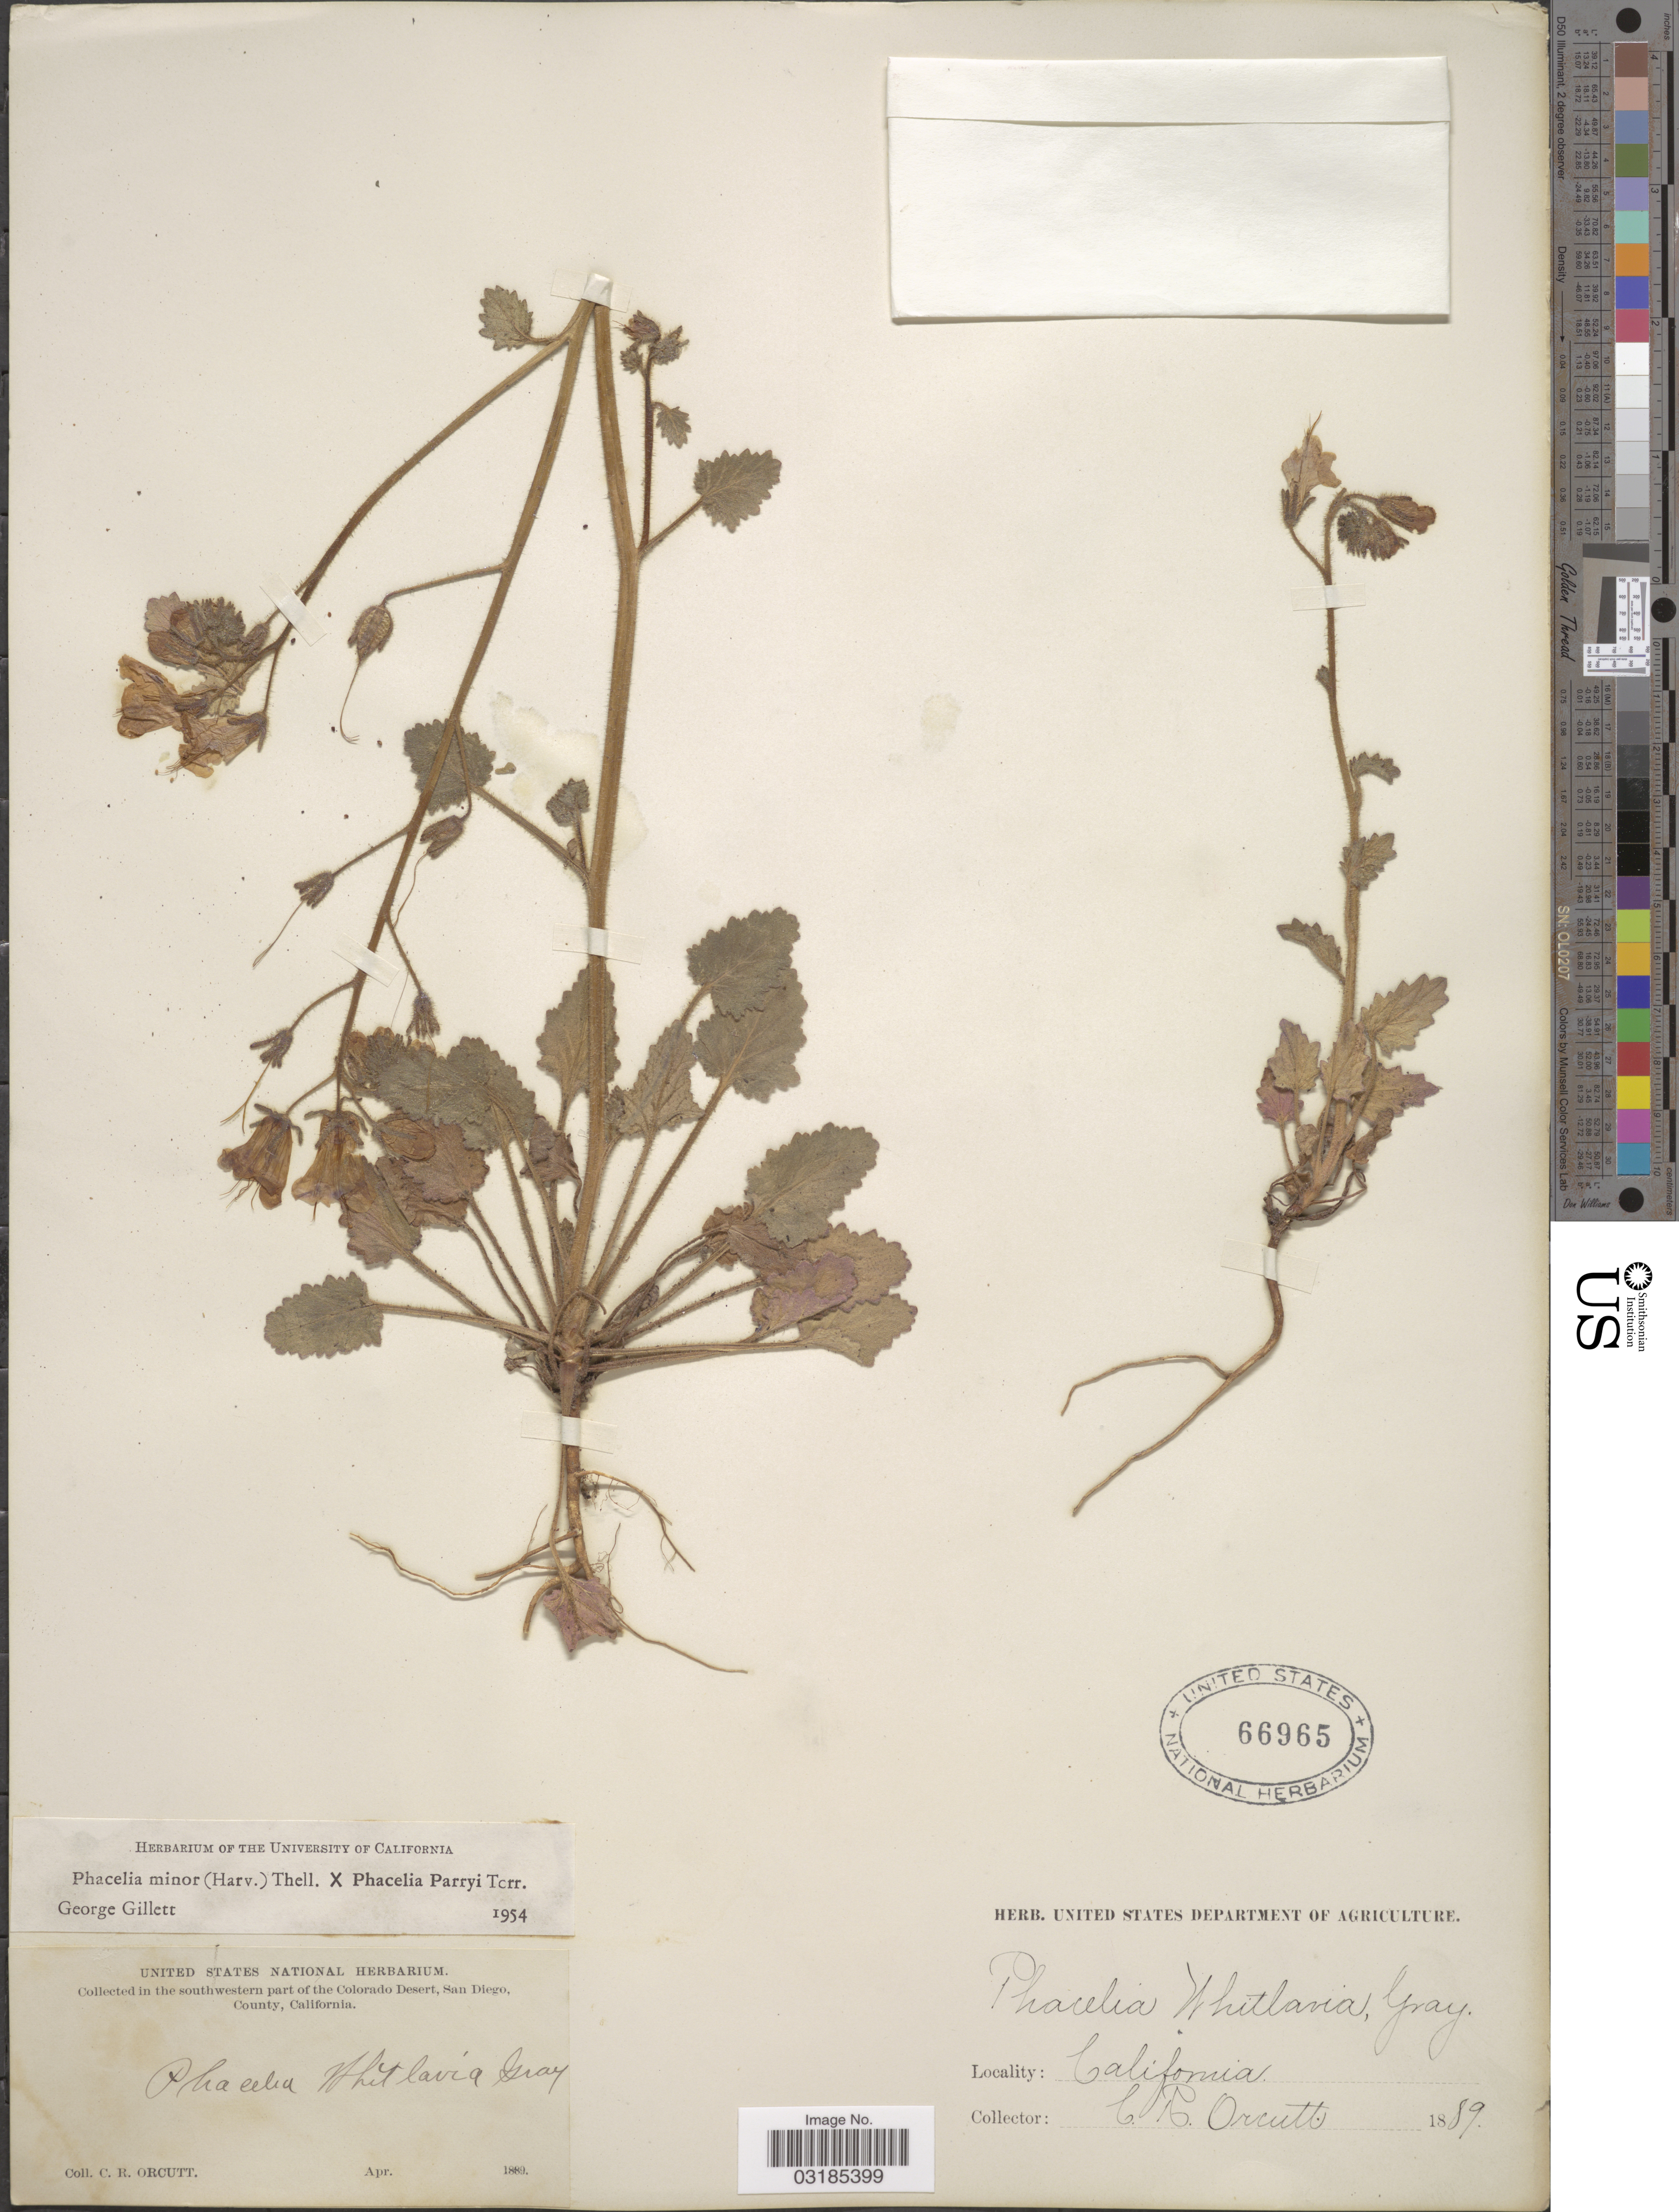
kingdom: Plantae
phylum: Tracheophyta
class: Magnoliopsida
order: Boraginales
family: Hydrophyllaceae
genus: Phacelia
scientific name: Phacelia minor x P. parryi Torr. in Emory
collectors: C. R. Orcutt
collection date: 1889-04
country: United States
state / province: California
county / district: San Diego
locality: Southwestern part of the Colorado Desert, San Diego County.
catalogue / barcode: US 66965